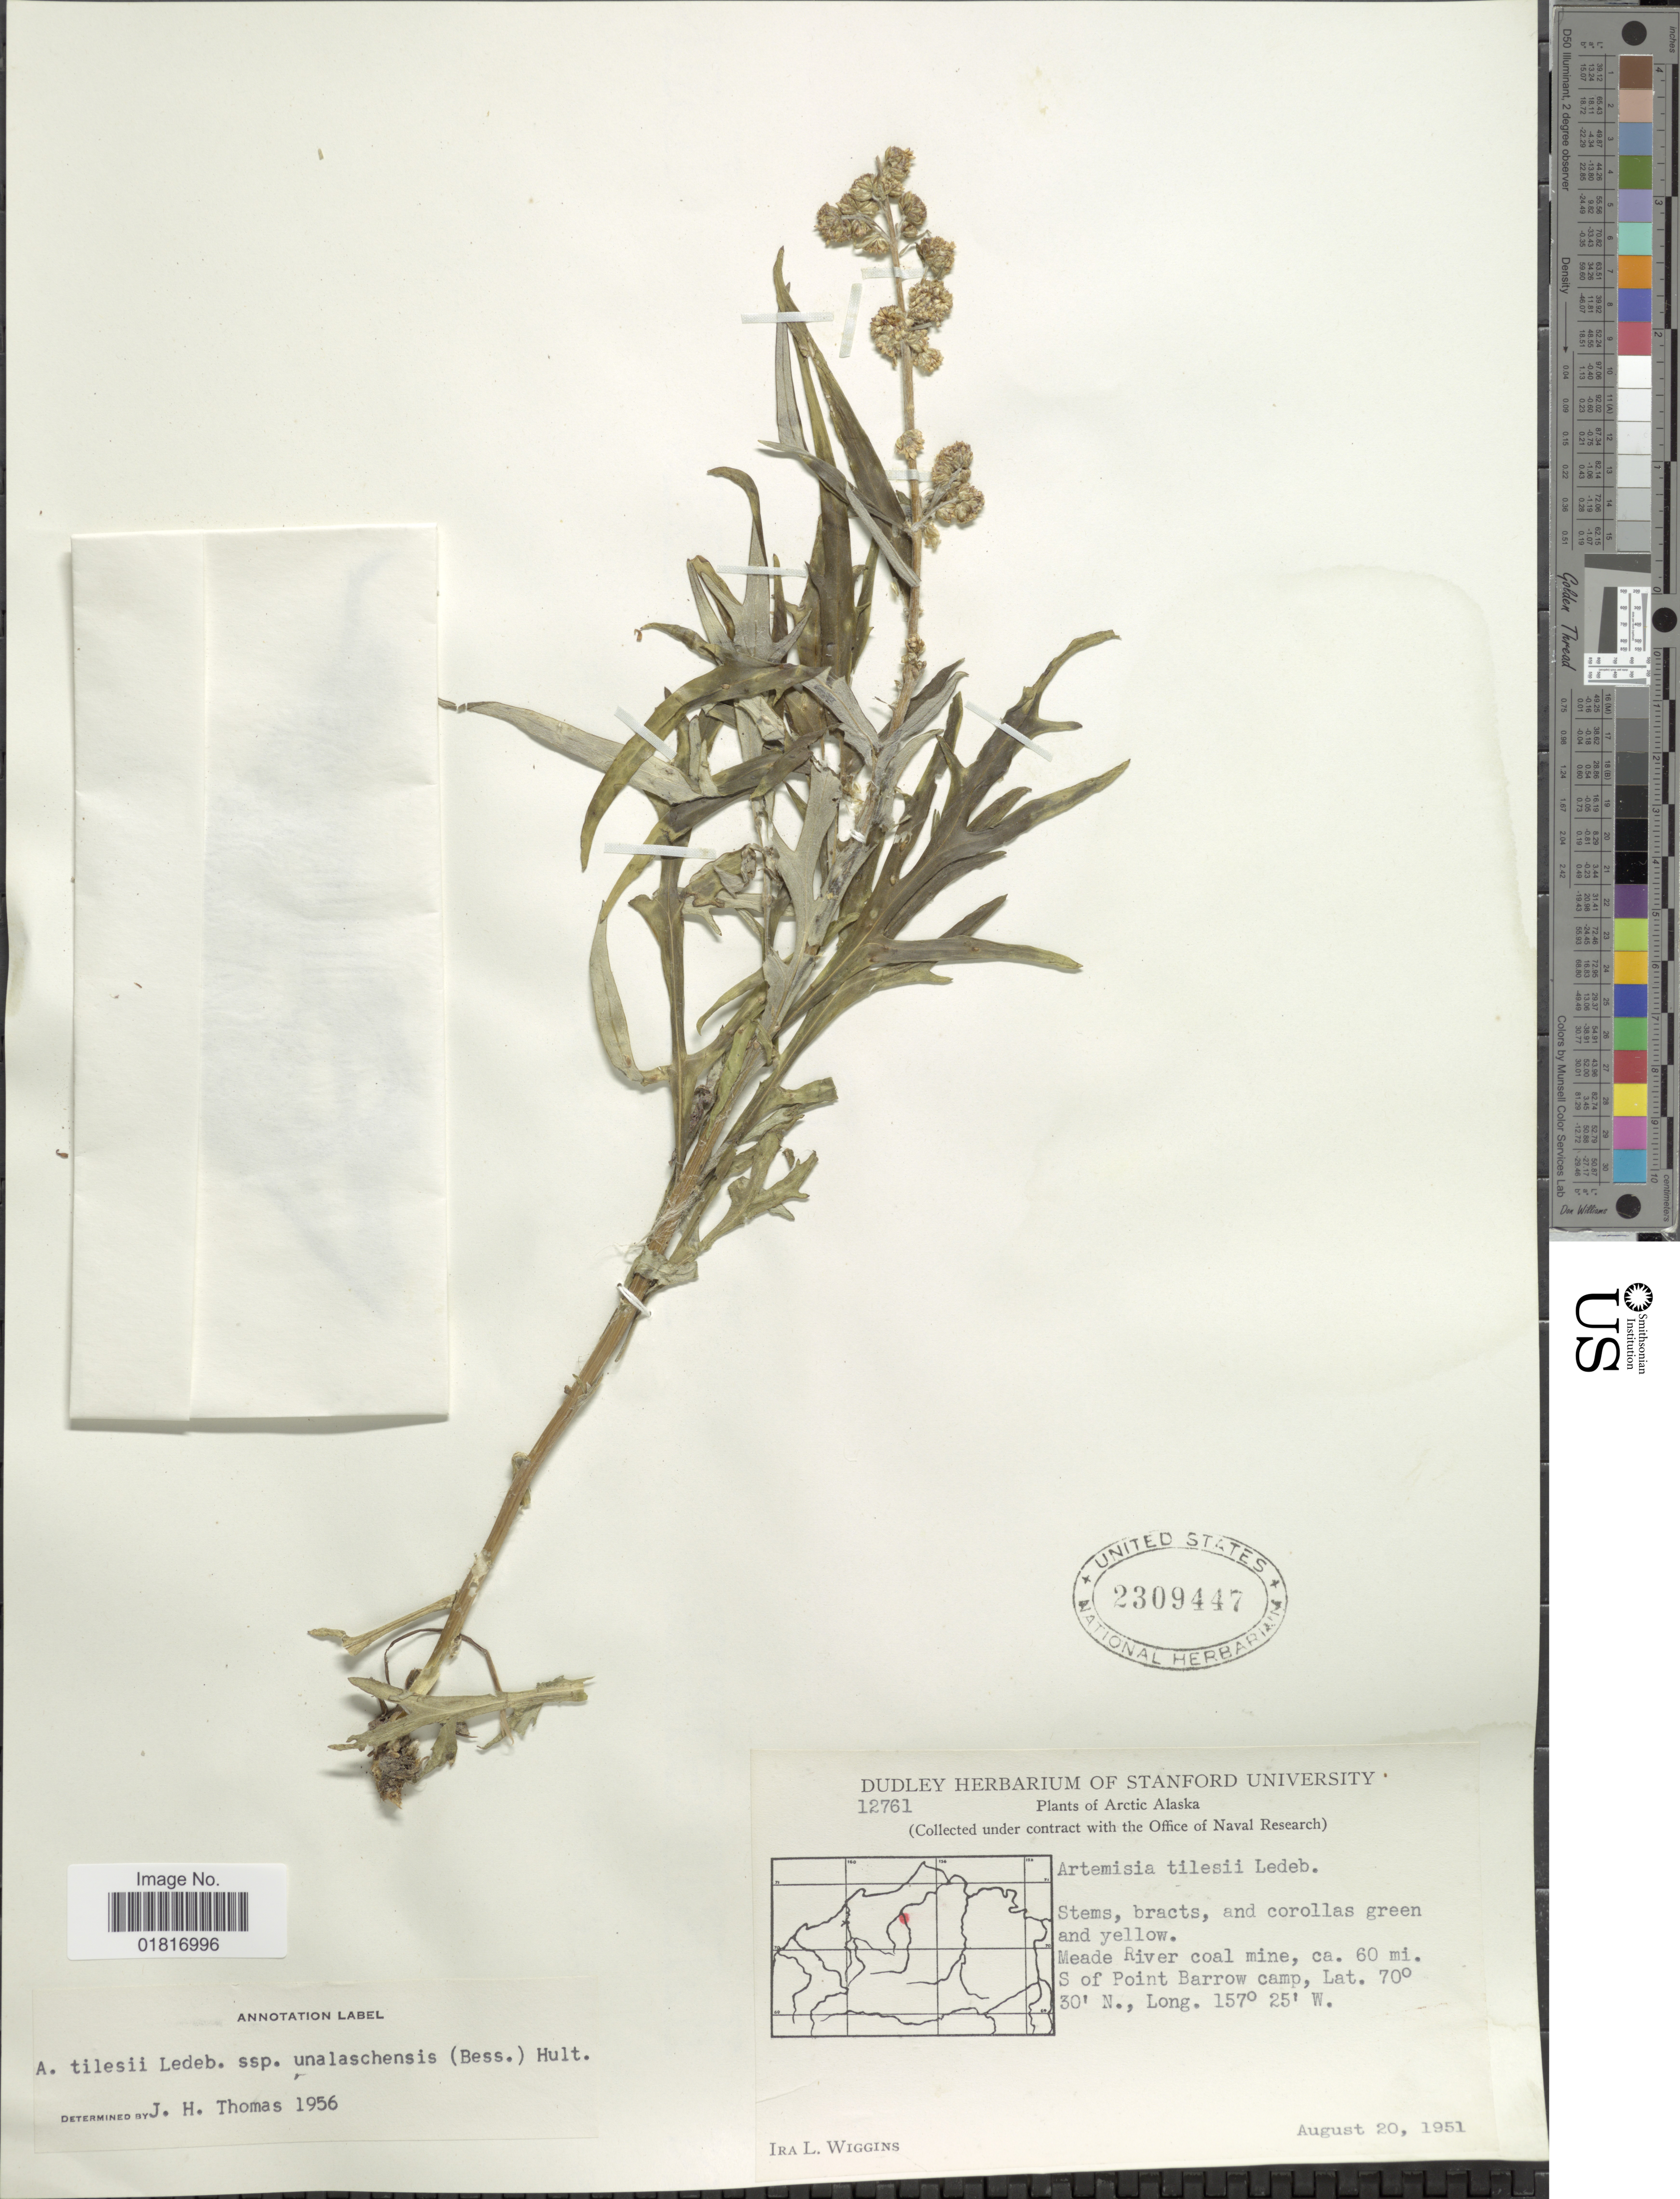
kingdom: Plantae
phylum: Tracheophyta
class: Magnoliopsida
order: Asterales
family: Asteraceae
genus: Artemisia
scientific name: Artemisia tilesii subsp. unalaschcensis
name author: (Besser) Hultén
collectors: I. L. Wiggins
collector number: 12761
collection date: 1951-08-20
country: United States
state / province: Alaska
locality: Arctic Alaska. Meade River cola mine, ca. 60 mi S of Point Barrow camp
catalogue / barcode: US 2309447